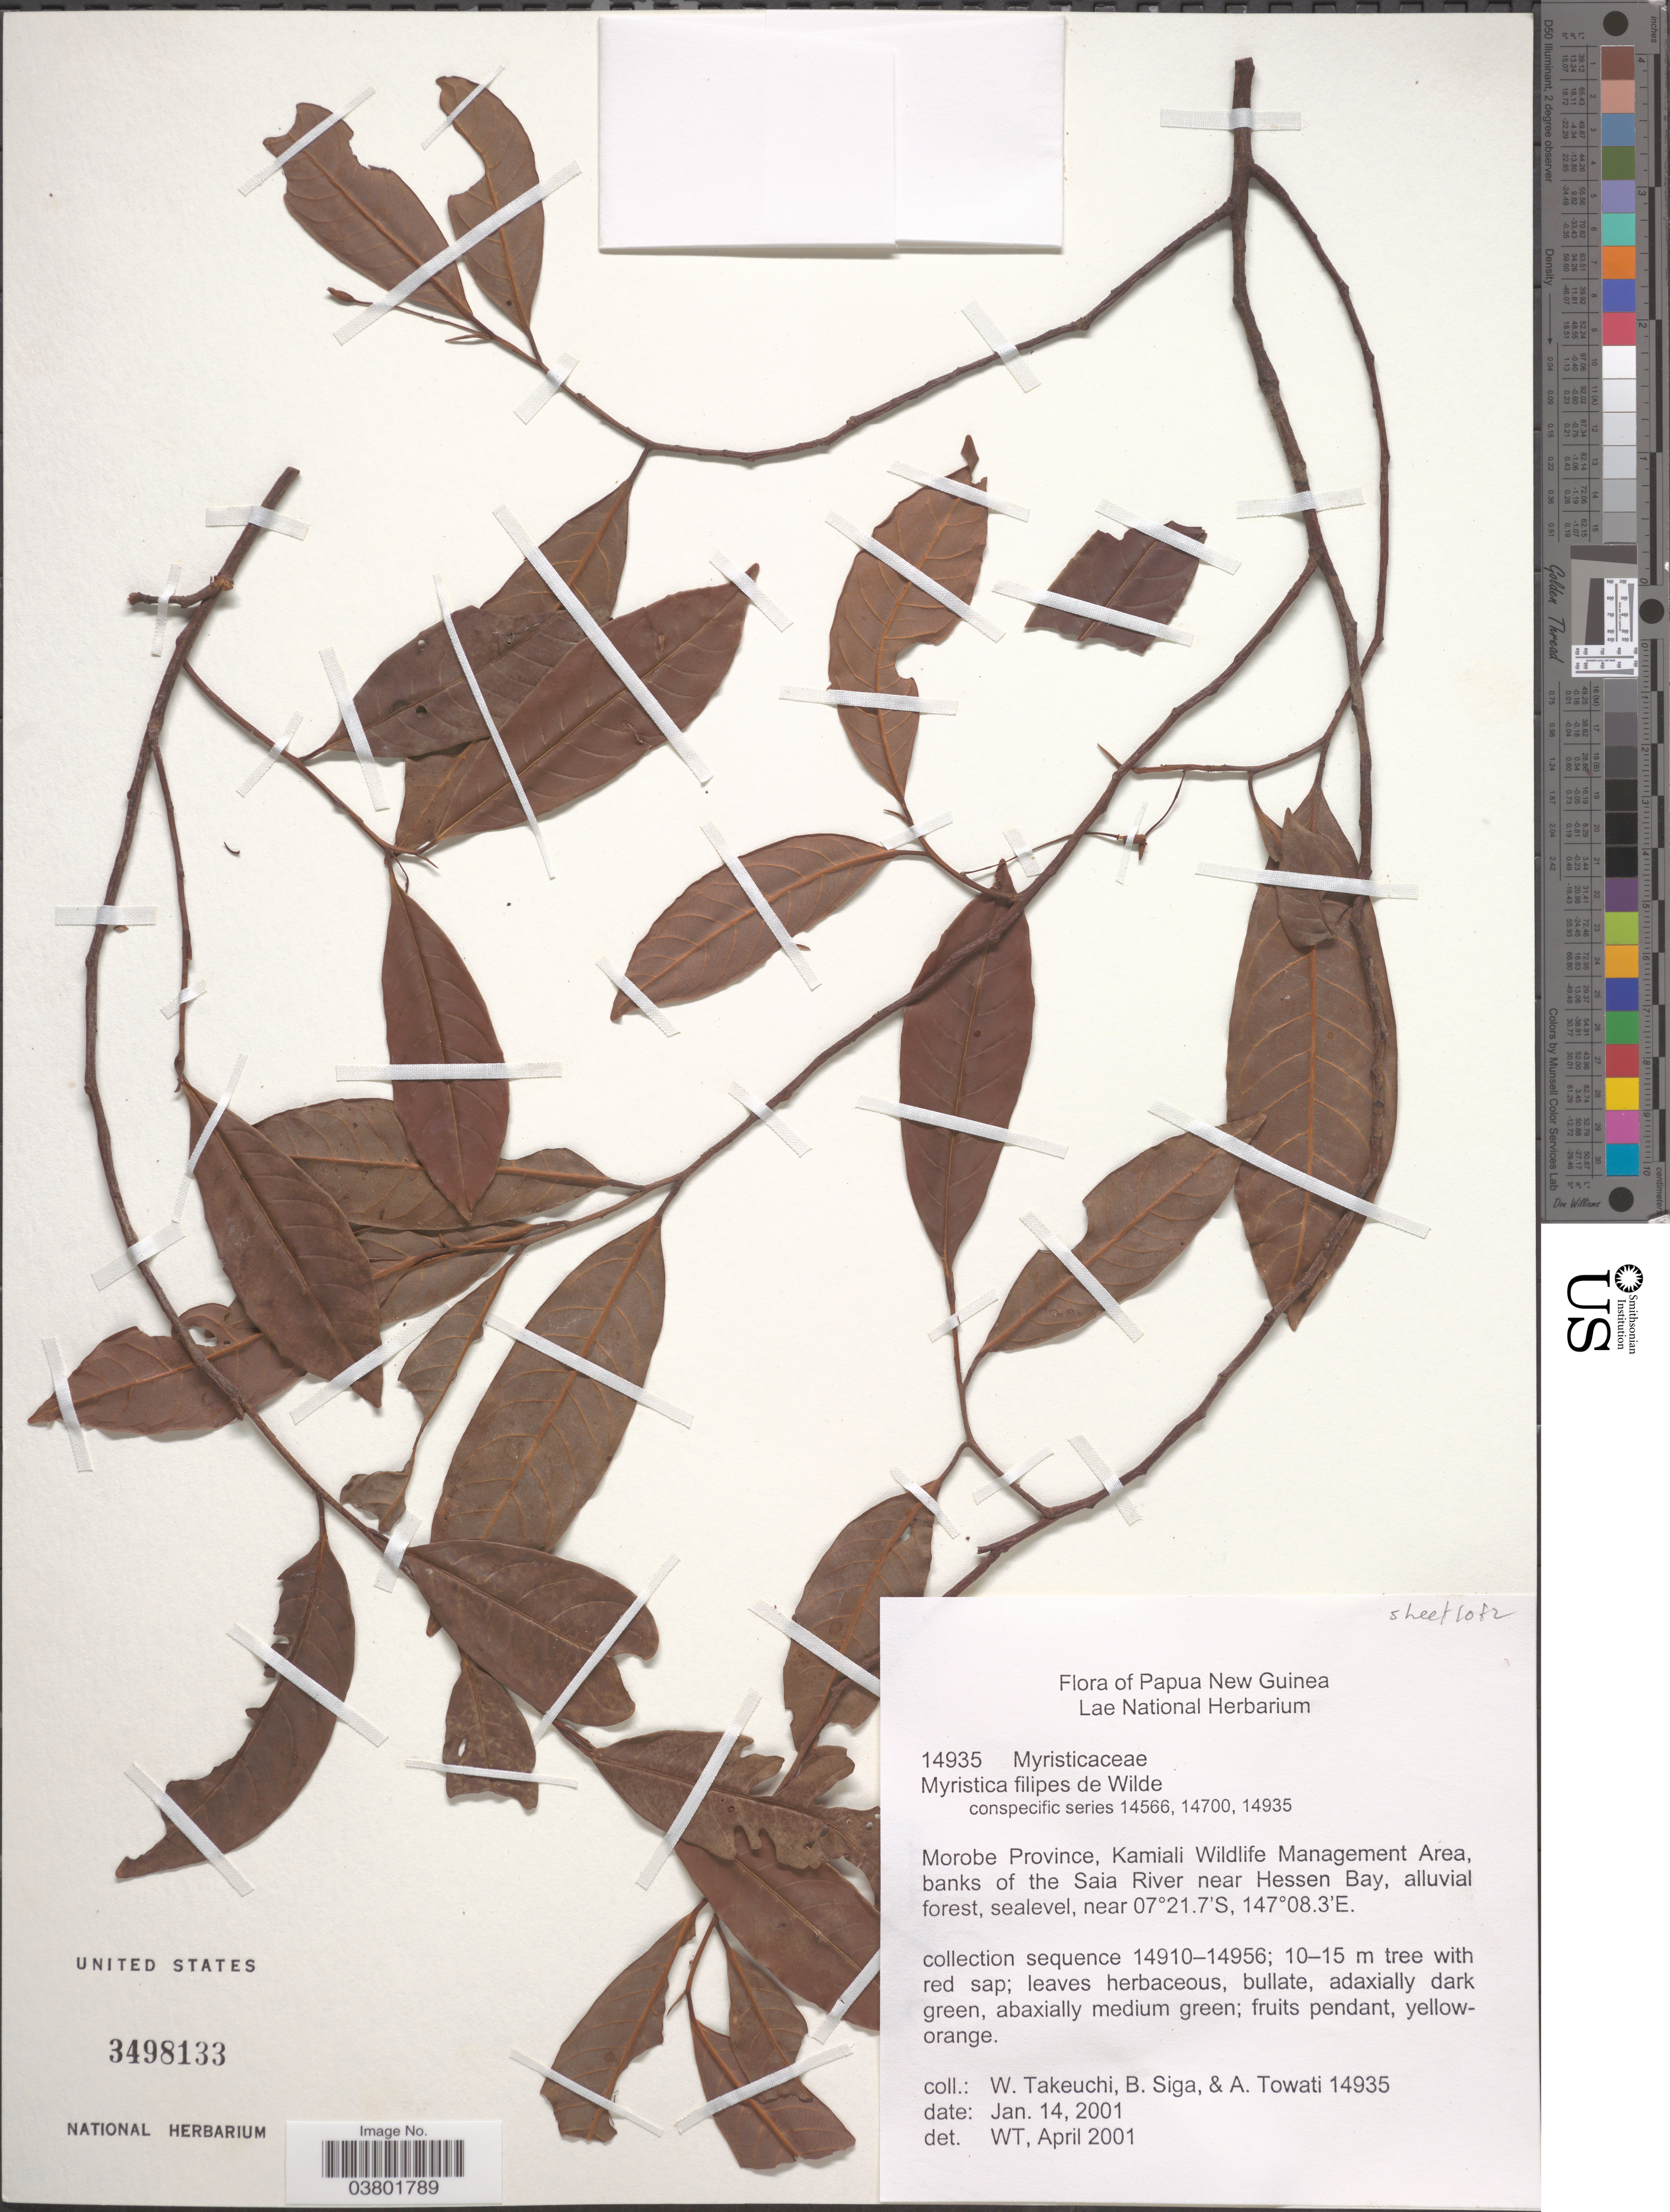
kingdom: Plantae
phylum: Tracheophyta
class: Magnoliopsida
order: Magnoliales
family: Myristicaceae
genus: Myristica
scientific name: Myristica filipes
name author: W.J. de Wilde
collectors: W. Takeuchi, B. Siga & A. Towati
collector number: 14935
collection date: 2001-01-14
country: Papua New Guinea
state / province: Morobe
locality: Kamiali Wildlife Management Area, banks of the Saia River near Hessen Bay.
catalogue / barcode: US 3498133